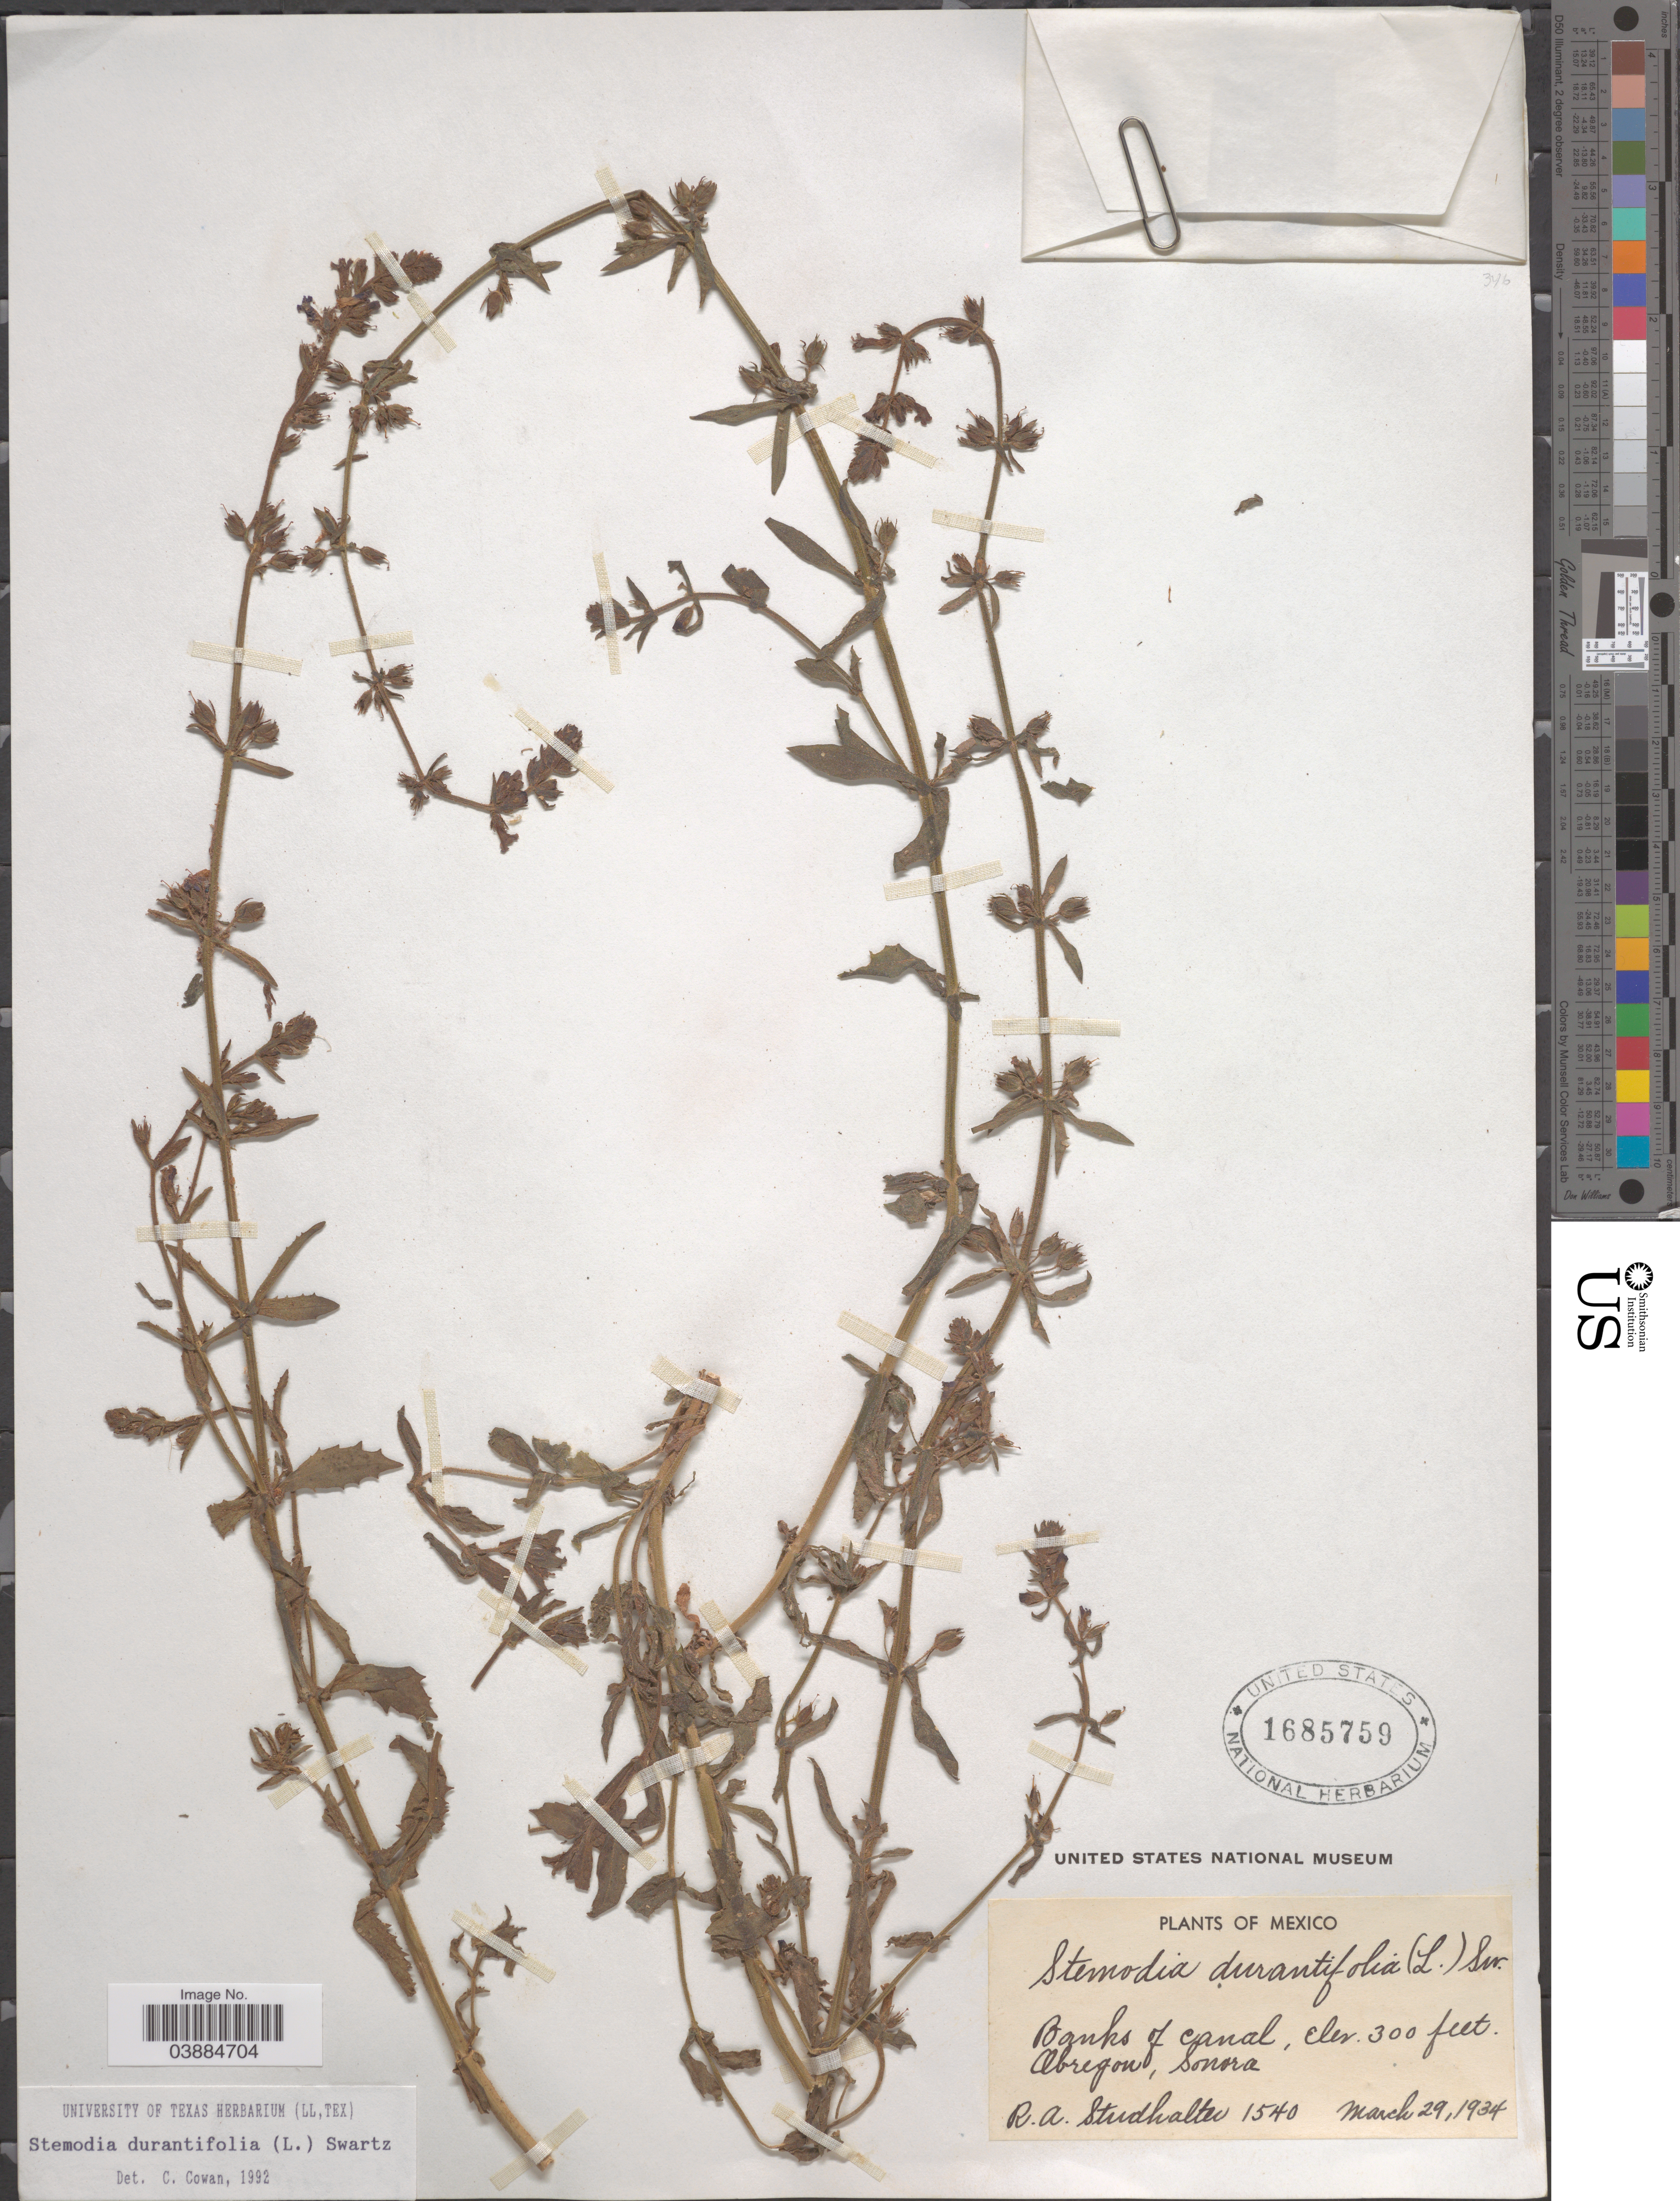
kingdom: Plantae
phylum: Tracheophyta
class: Magnoliopsida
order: Lamiales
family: Plantaginaceae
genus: Stemodia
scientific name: Stemodia durantifolia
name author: (L.) Sw.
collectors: R. Studhalter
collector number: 1540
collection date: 1934-03-29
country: Mexico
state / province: Sonora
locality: Banks of canal, Obregon.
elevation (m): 91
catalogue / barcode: US 1685759